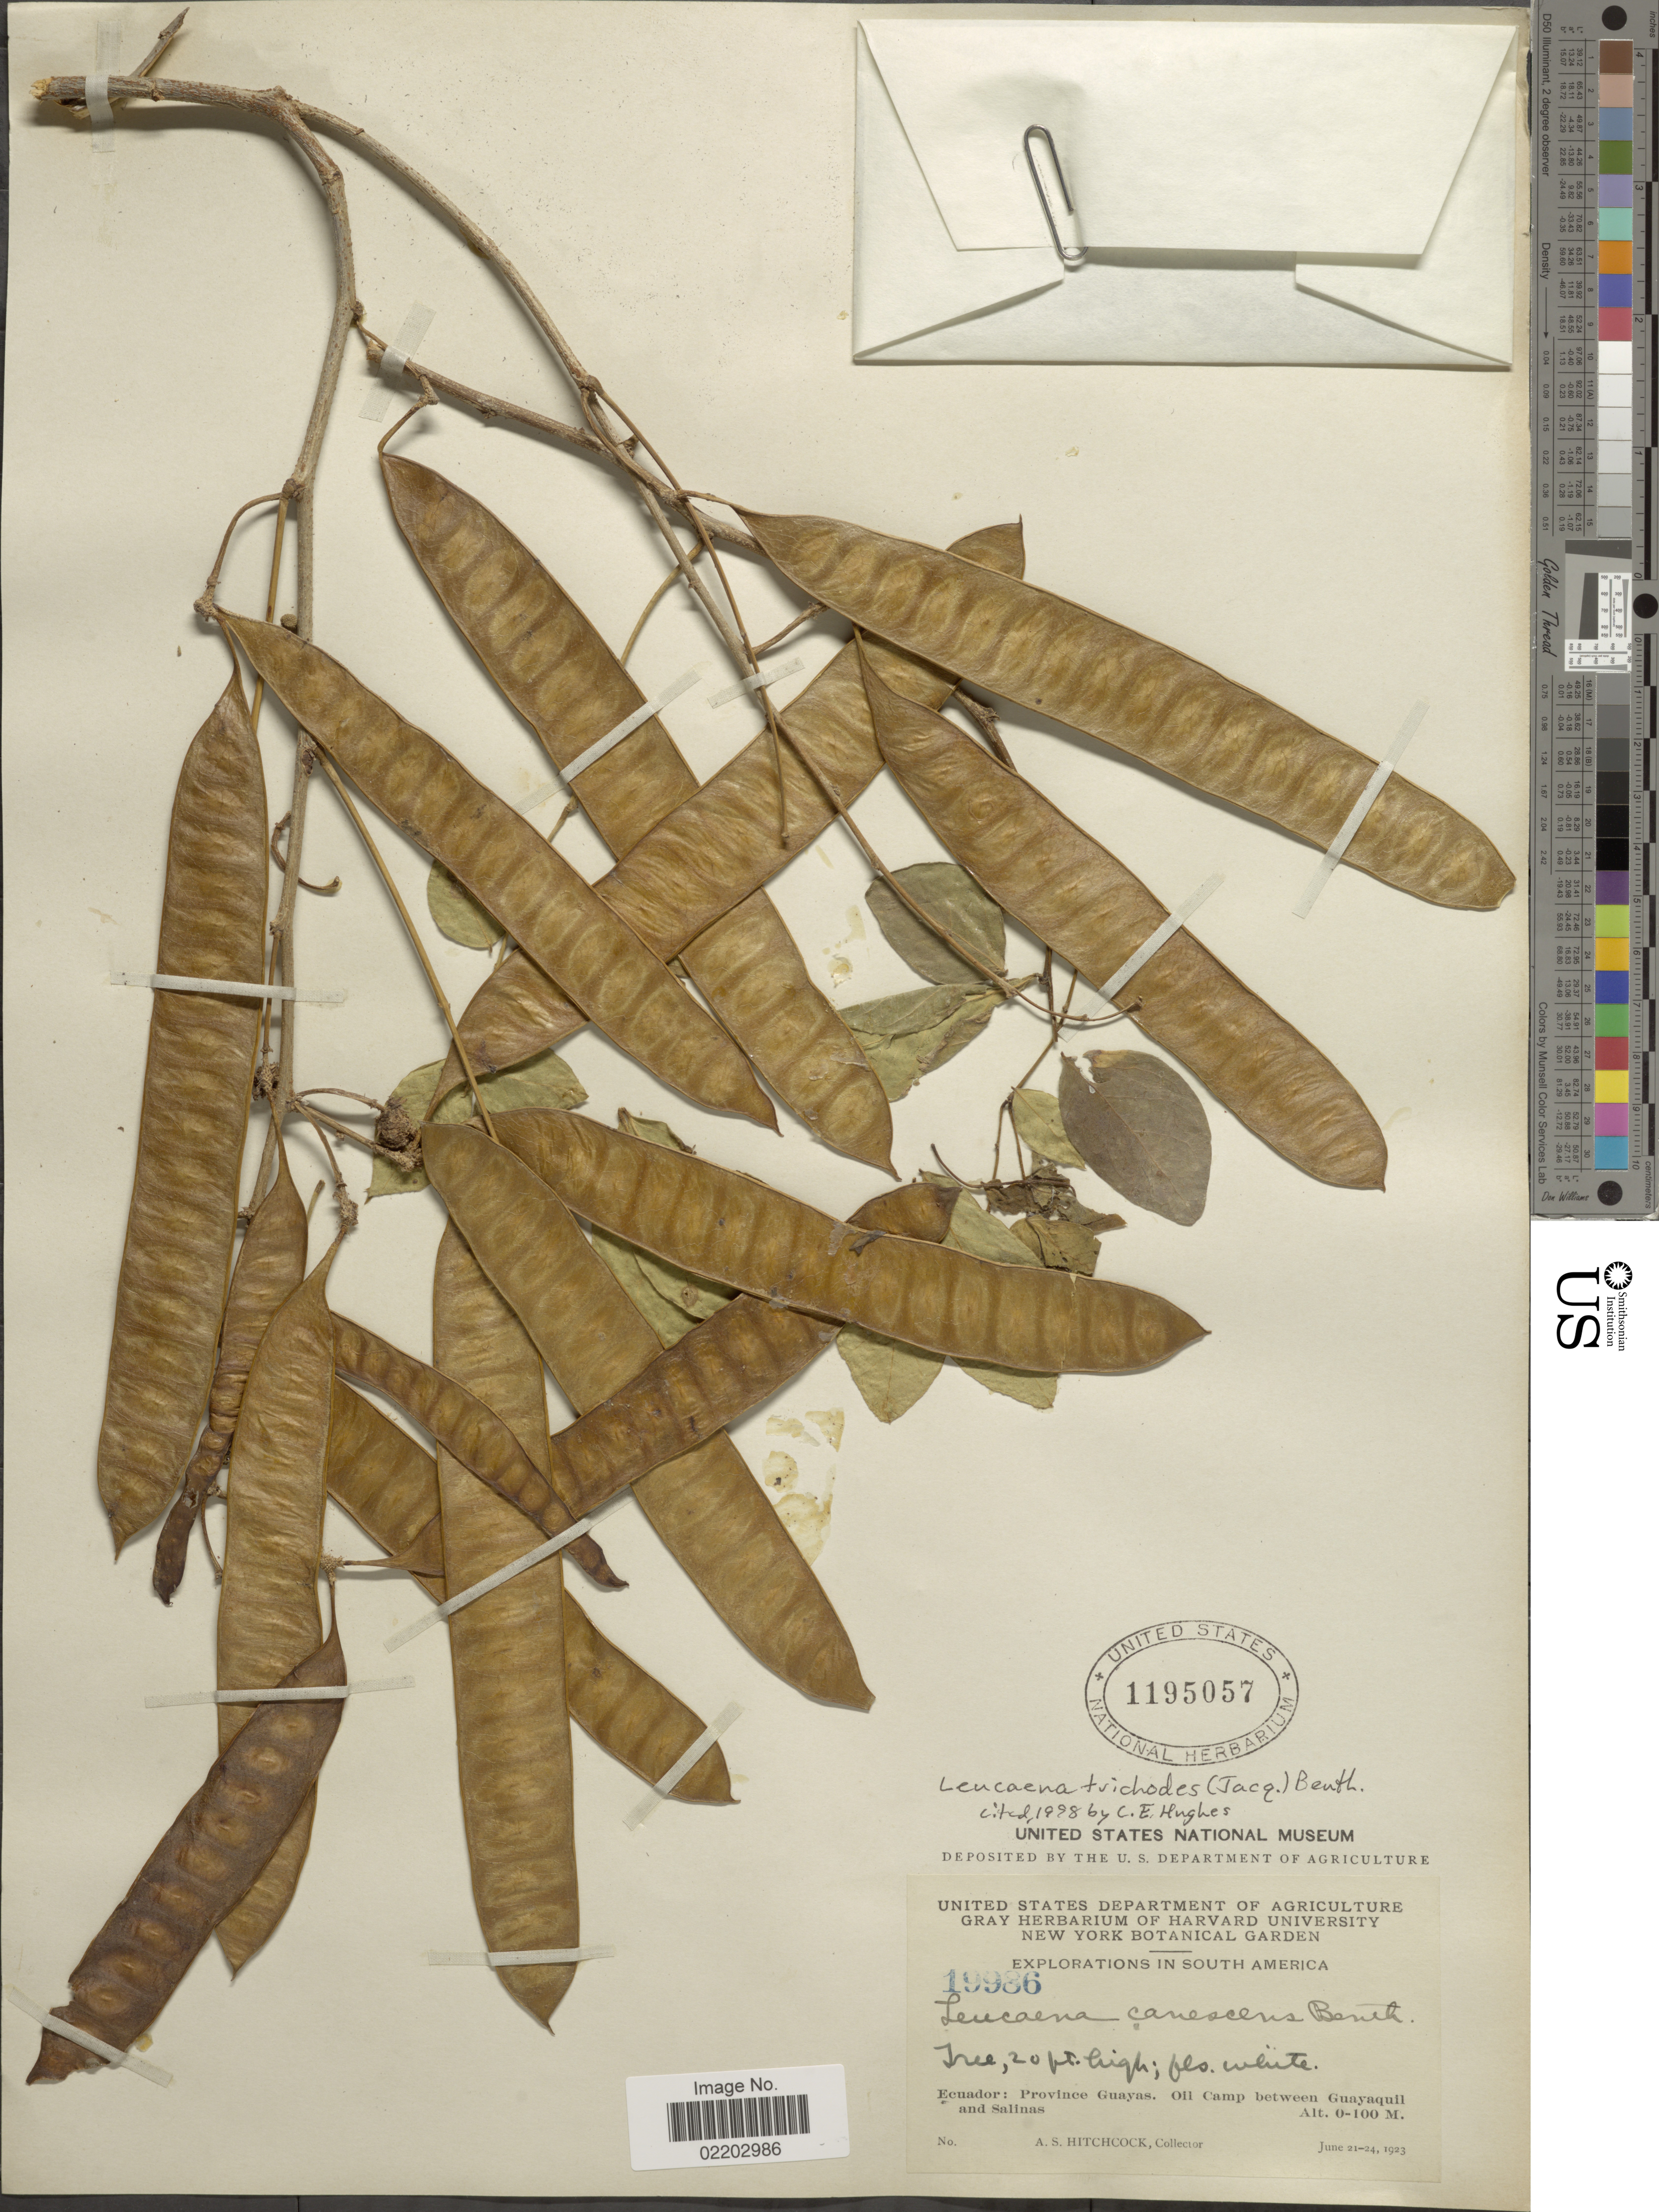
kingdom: Plantae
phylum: Tracheophyta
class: Magnoliopsida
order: Fabales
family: Fabaceae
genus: Leucaena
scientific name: Leucaena trichodes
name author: (Jacq.) Benth.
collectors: A. S. Hitchcock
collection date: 1923-06-21/1923-06-24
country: Ecuador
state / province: Guayas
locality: Ecuador: Province Guayas. Oil Camp between Guayaquil and Salinas.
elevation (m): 0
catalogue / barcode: US 1195057